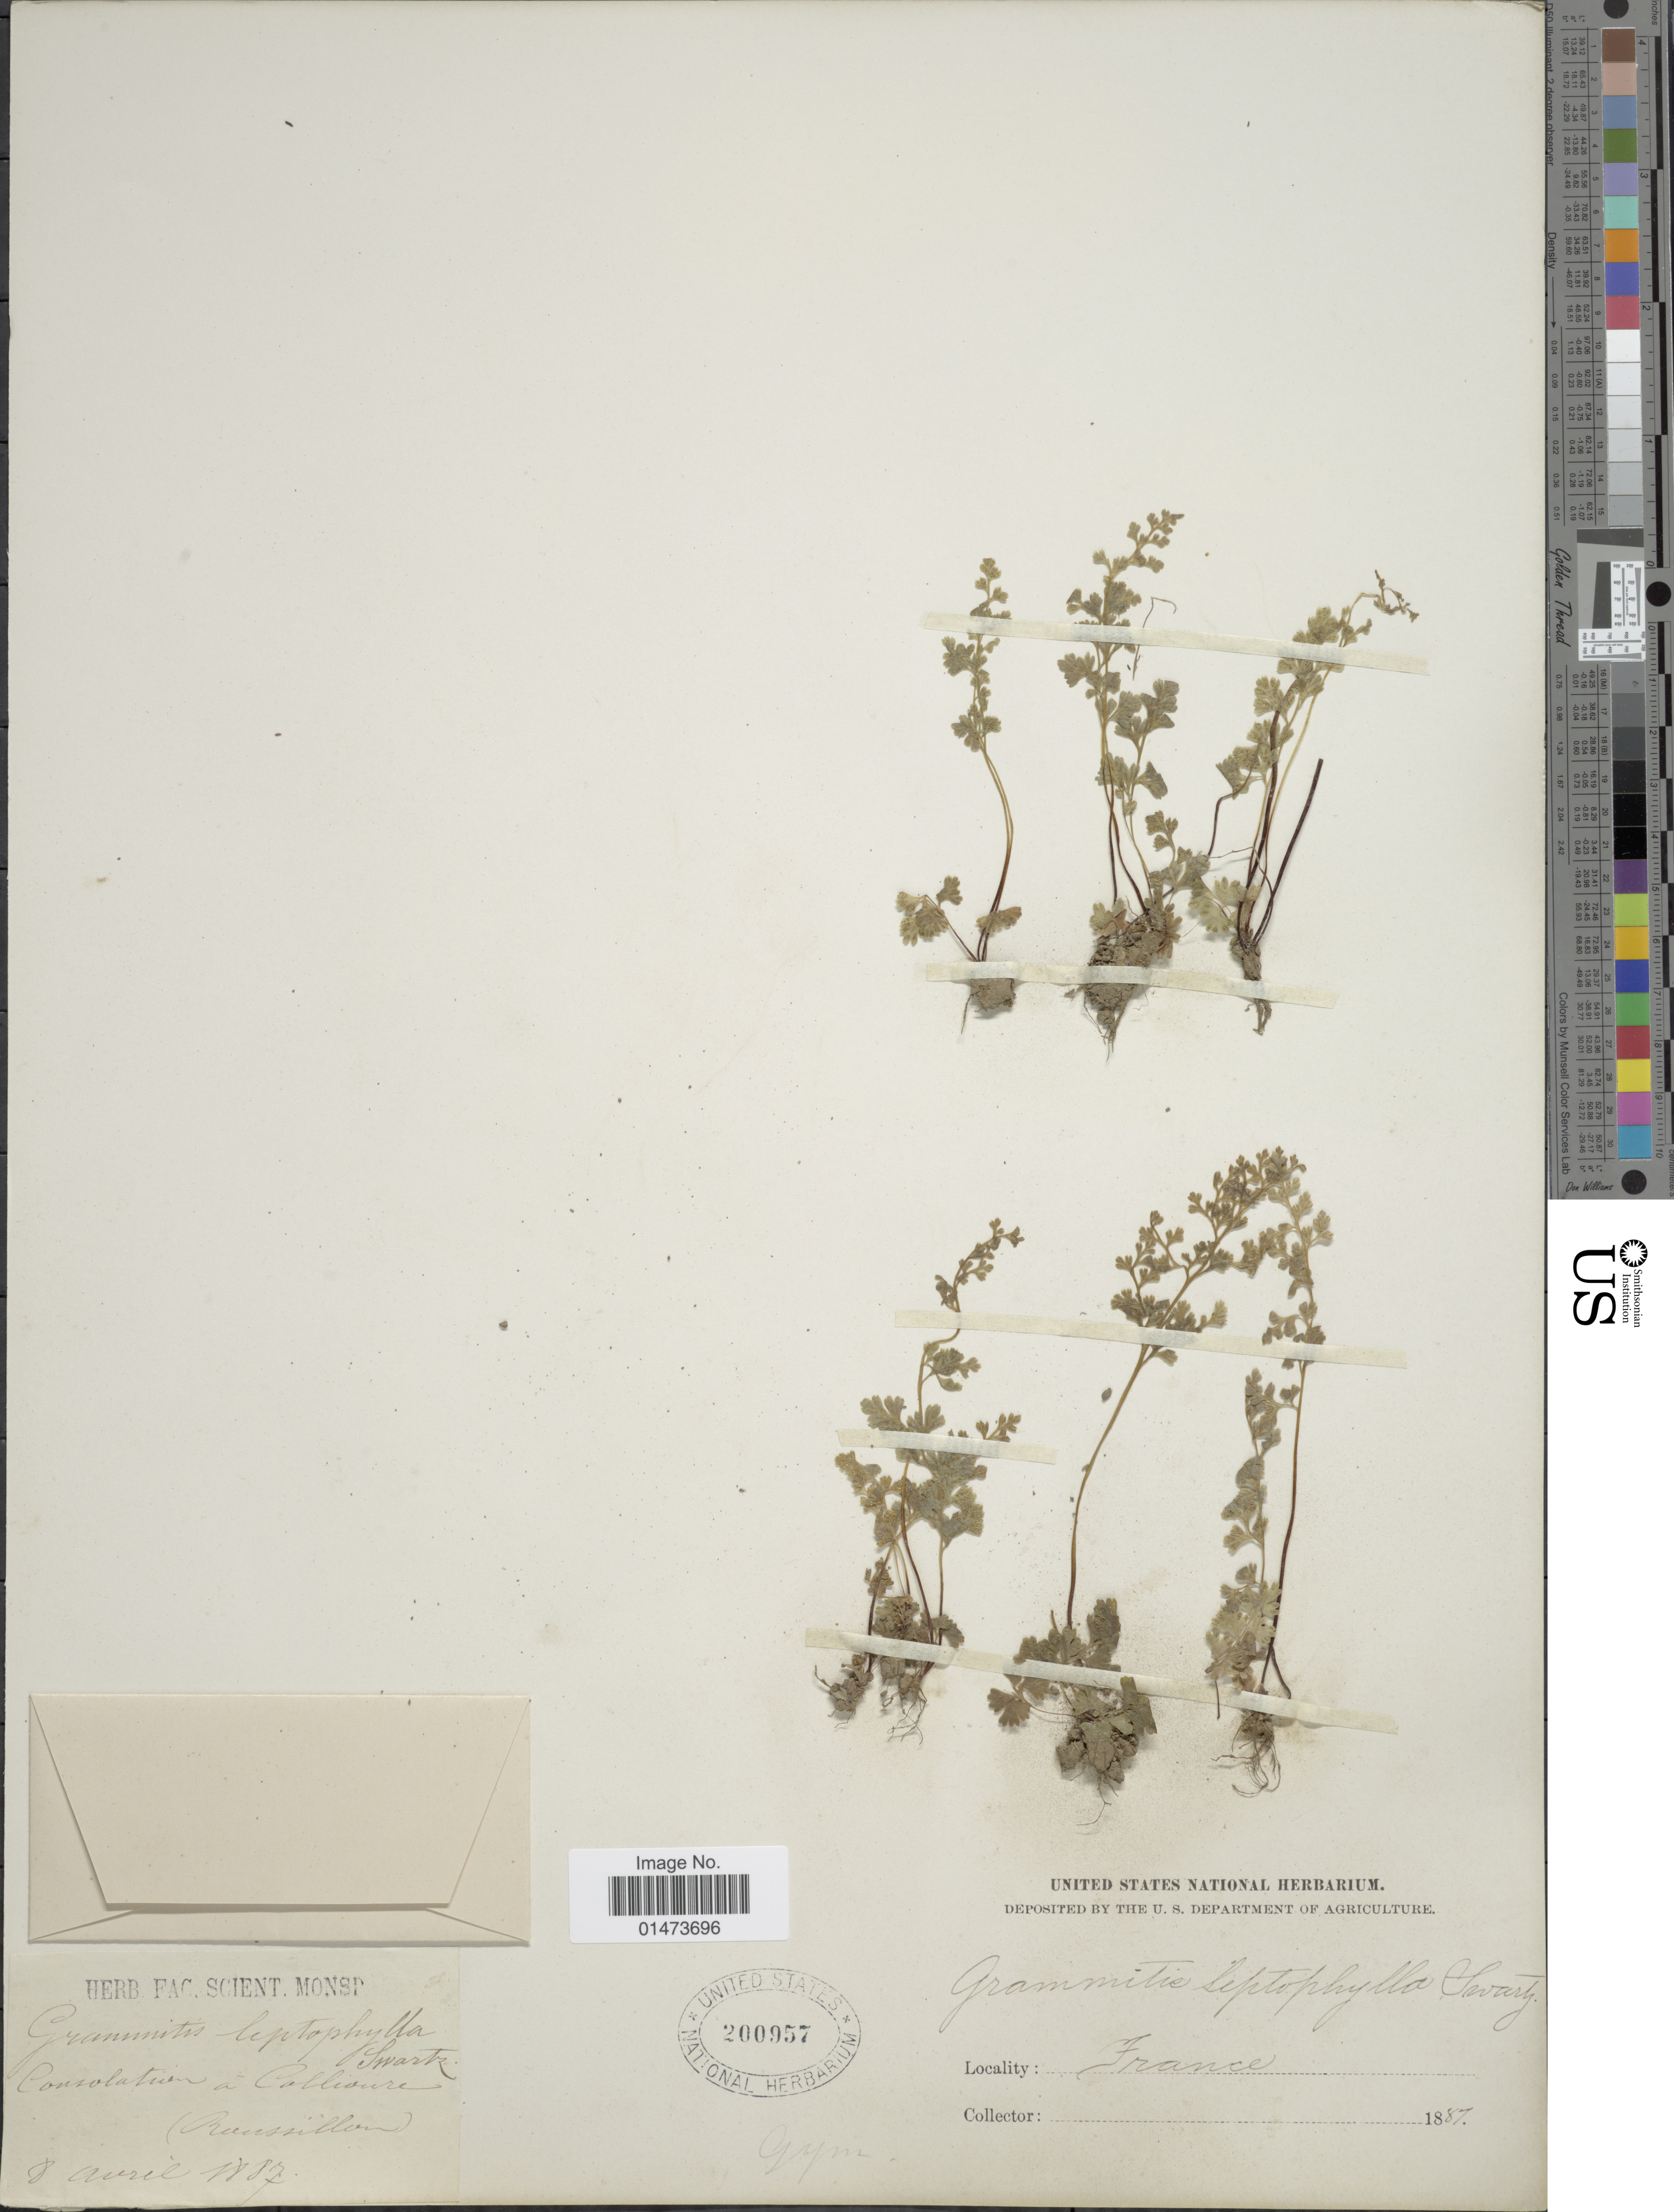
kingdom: Plantae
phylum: Tracheophyta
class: Polypodiopsida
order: Polypodiales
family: Pteridaceae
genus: Anogramma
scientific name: Anogramma leptophylla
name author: (L.) Link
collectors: ex herb. Fac. Scient. Monst.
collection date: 1887-04-08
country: France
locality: Consolatiom a Collioure (Ruussillan). [interpreted]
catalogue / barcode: US 200957